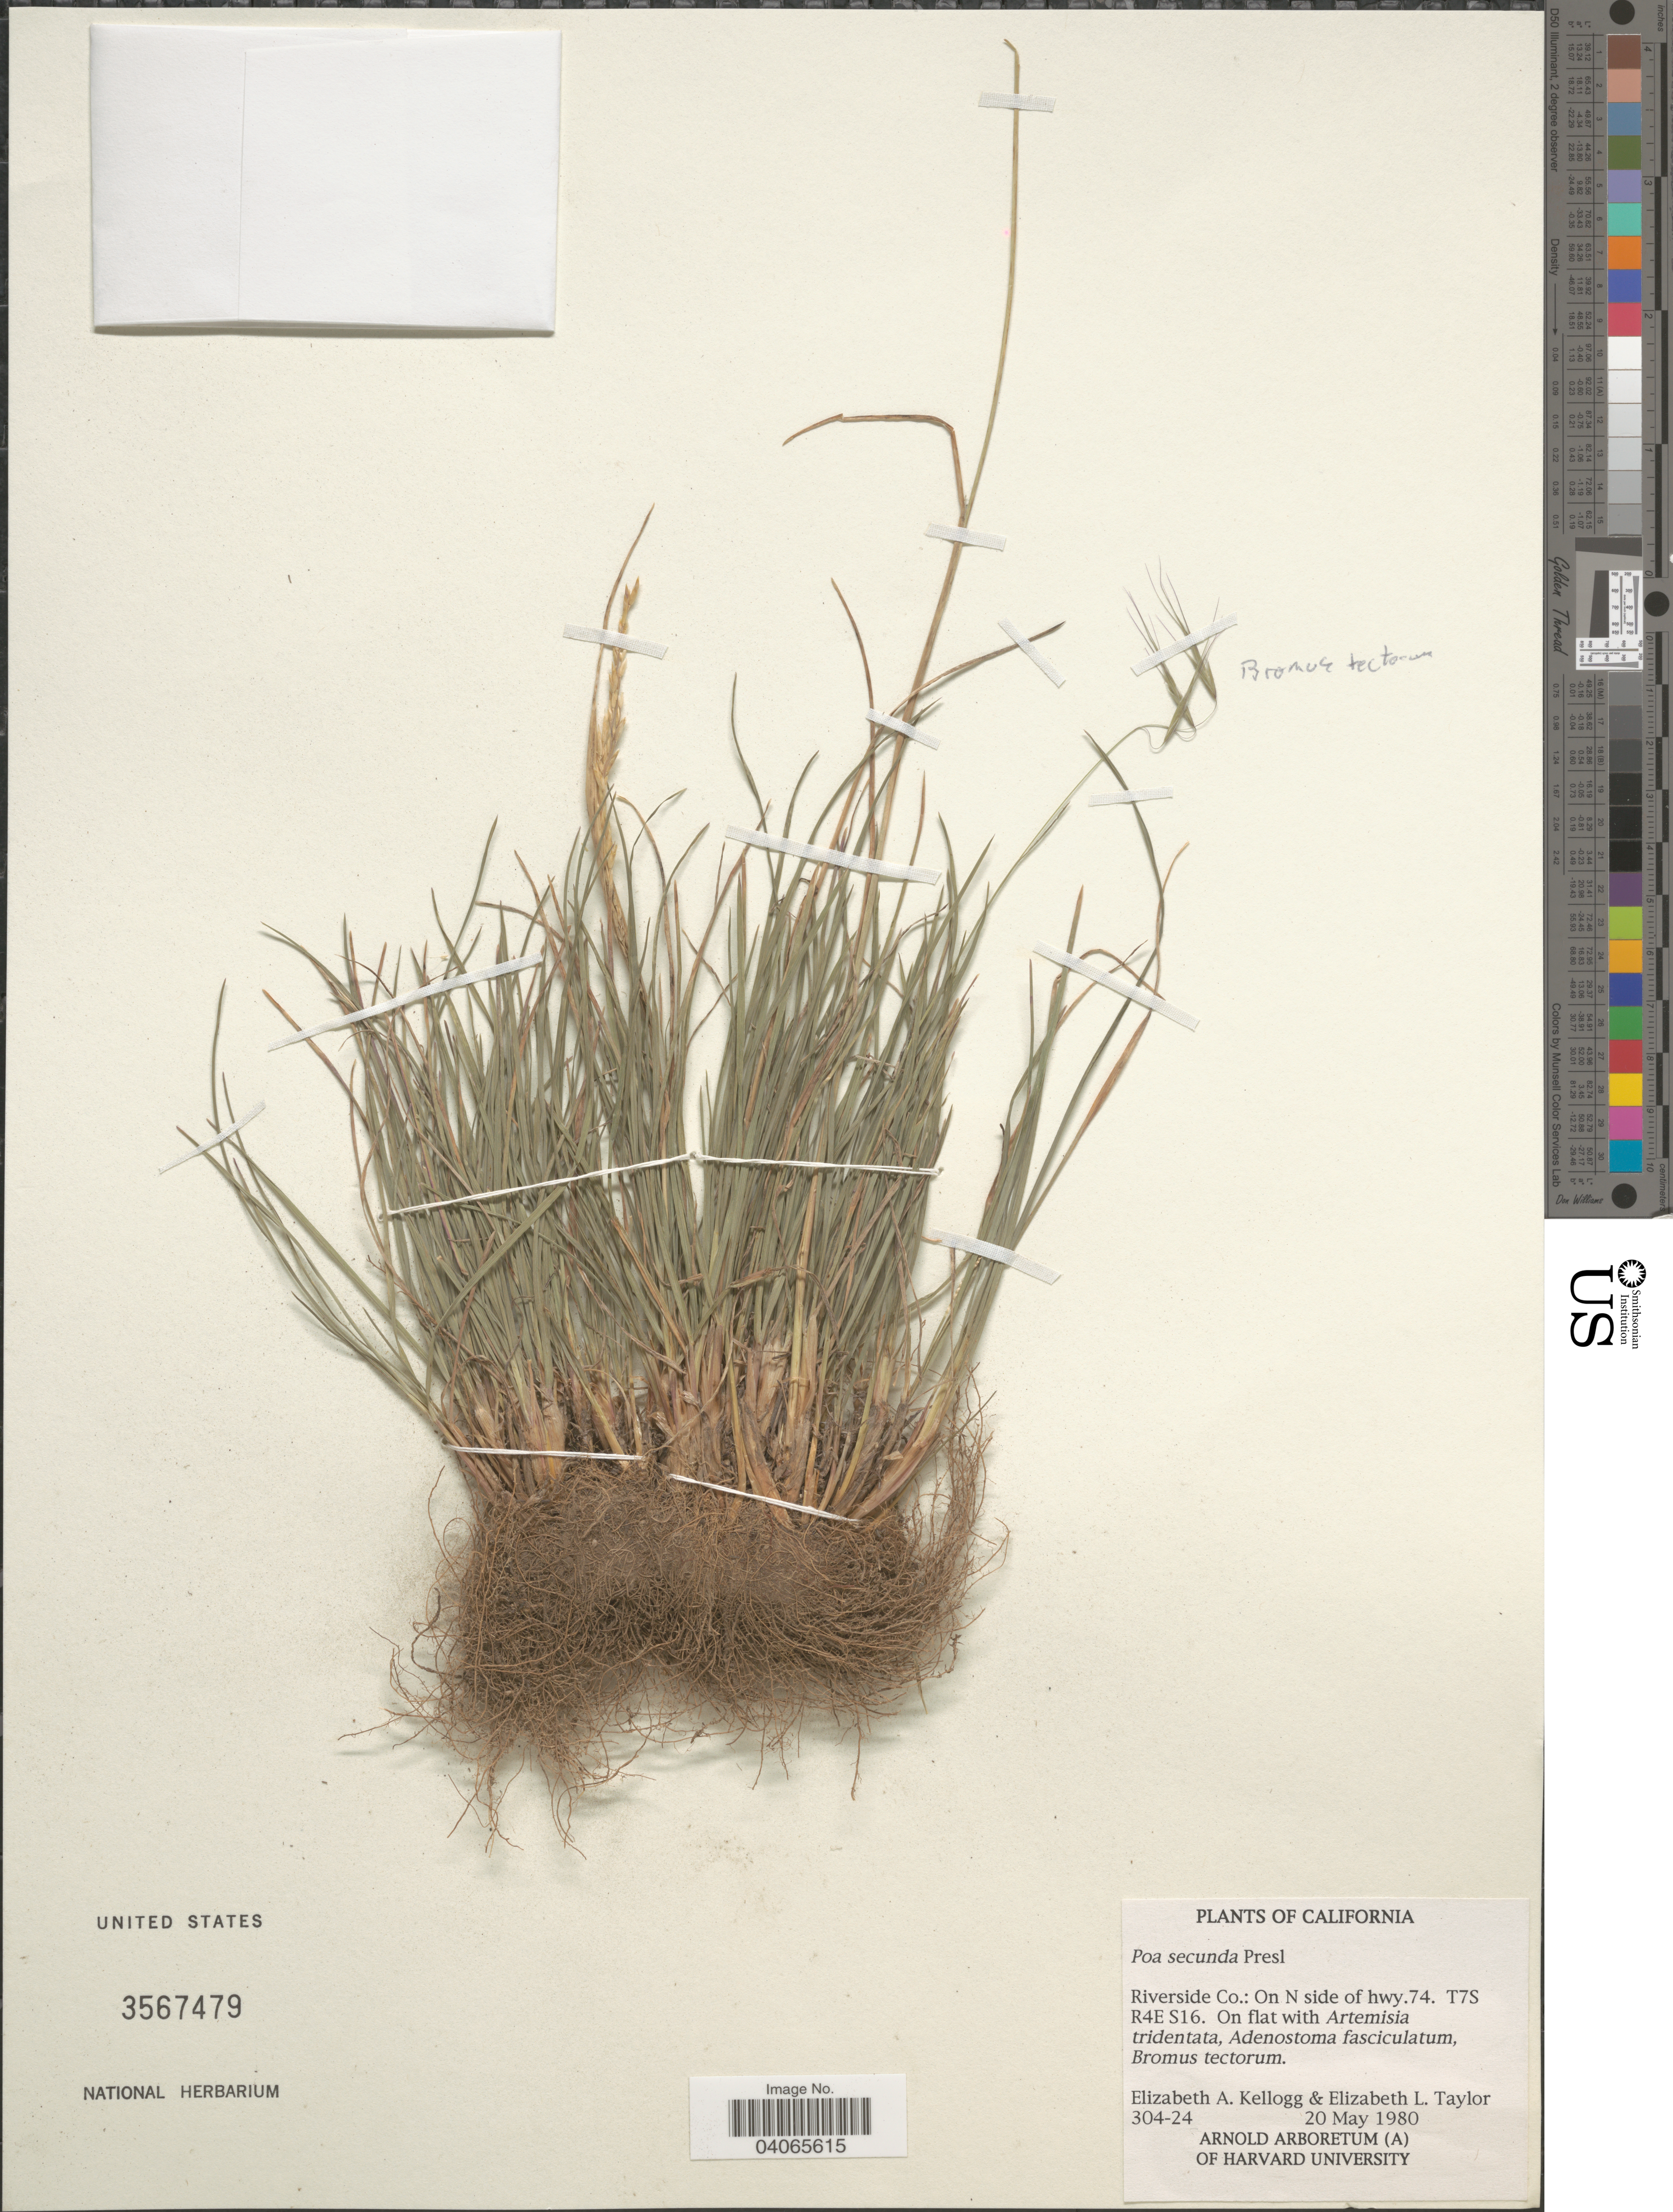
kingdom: Plantae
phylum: Tracheophyta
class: Liliopsida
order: Poales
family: Poaceae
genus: Poa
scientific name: Poa secunda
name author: J. Presl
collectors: E. A. Kellogg & E. L. Taylor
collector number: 304-24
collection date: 1980-05-20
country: United States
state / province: California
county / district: Riverside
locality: Riverside Co.: On N side of hwy.74. T7S R4E S16.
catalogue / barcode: US 3567479